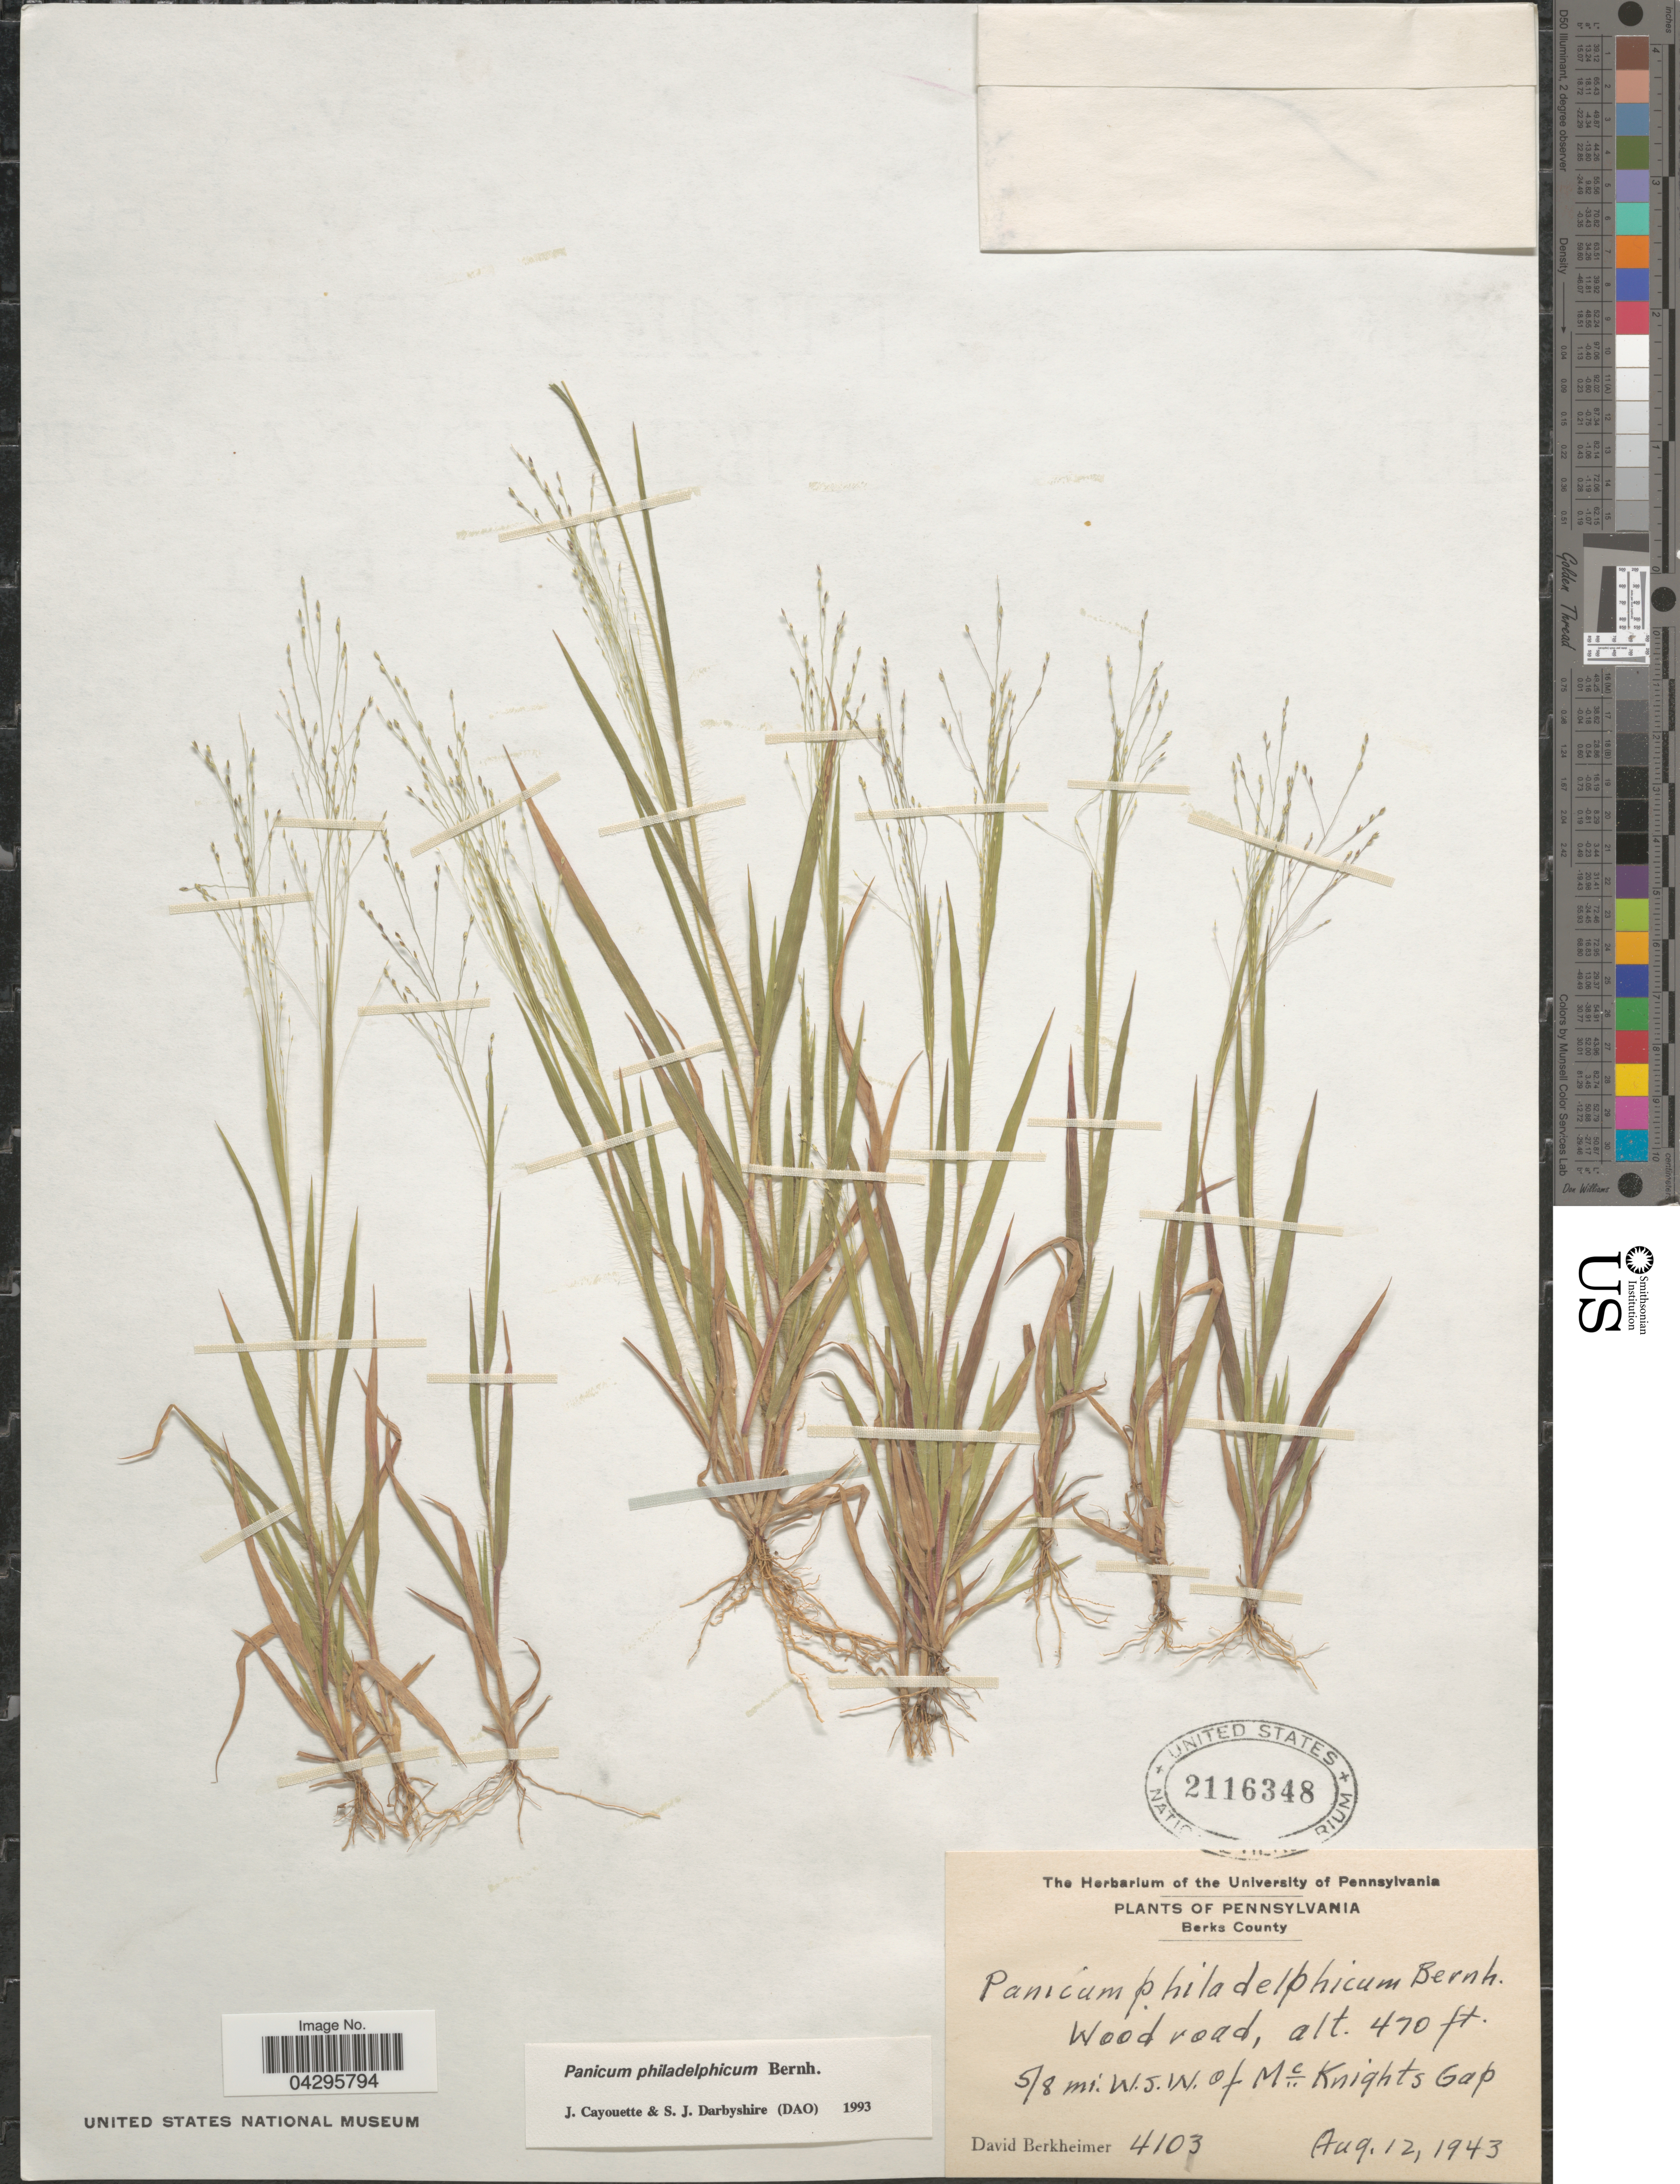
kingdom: Plantae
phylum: Tracheophyta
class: Liliopsida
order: Poales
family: Poaceae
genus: Panicum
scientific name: Panicum philadelphicum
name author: Bernh. ex Trin.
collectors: D. Berkheimer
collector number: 4103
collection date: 1943-08-12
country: United States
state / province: Pennsylvania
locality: Berks County. Wood road, 5/8 mi. W.S.W. of McKnights Gap.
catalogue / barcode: US 2116348